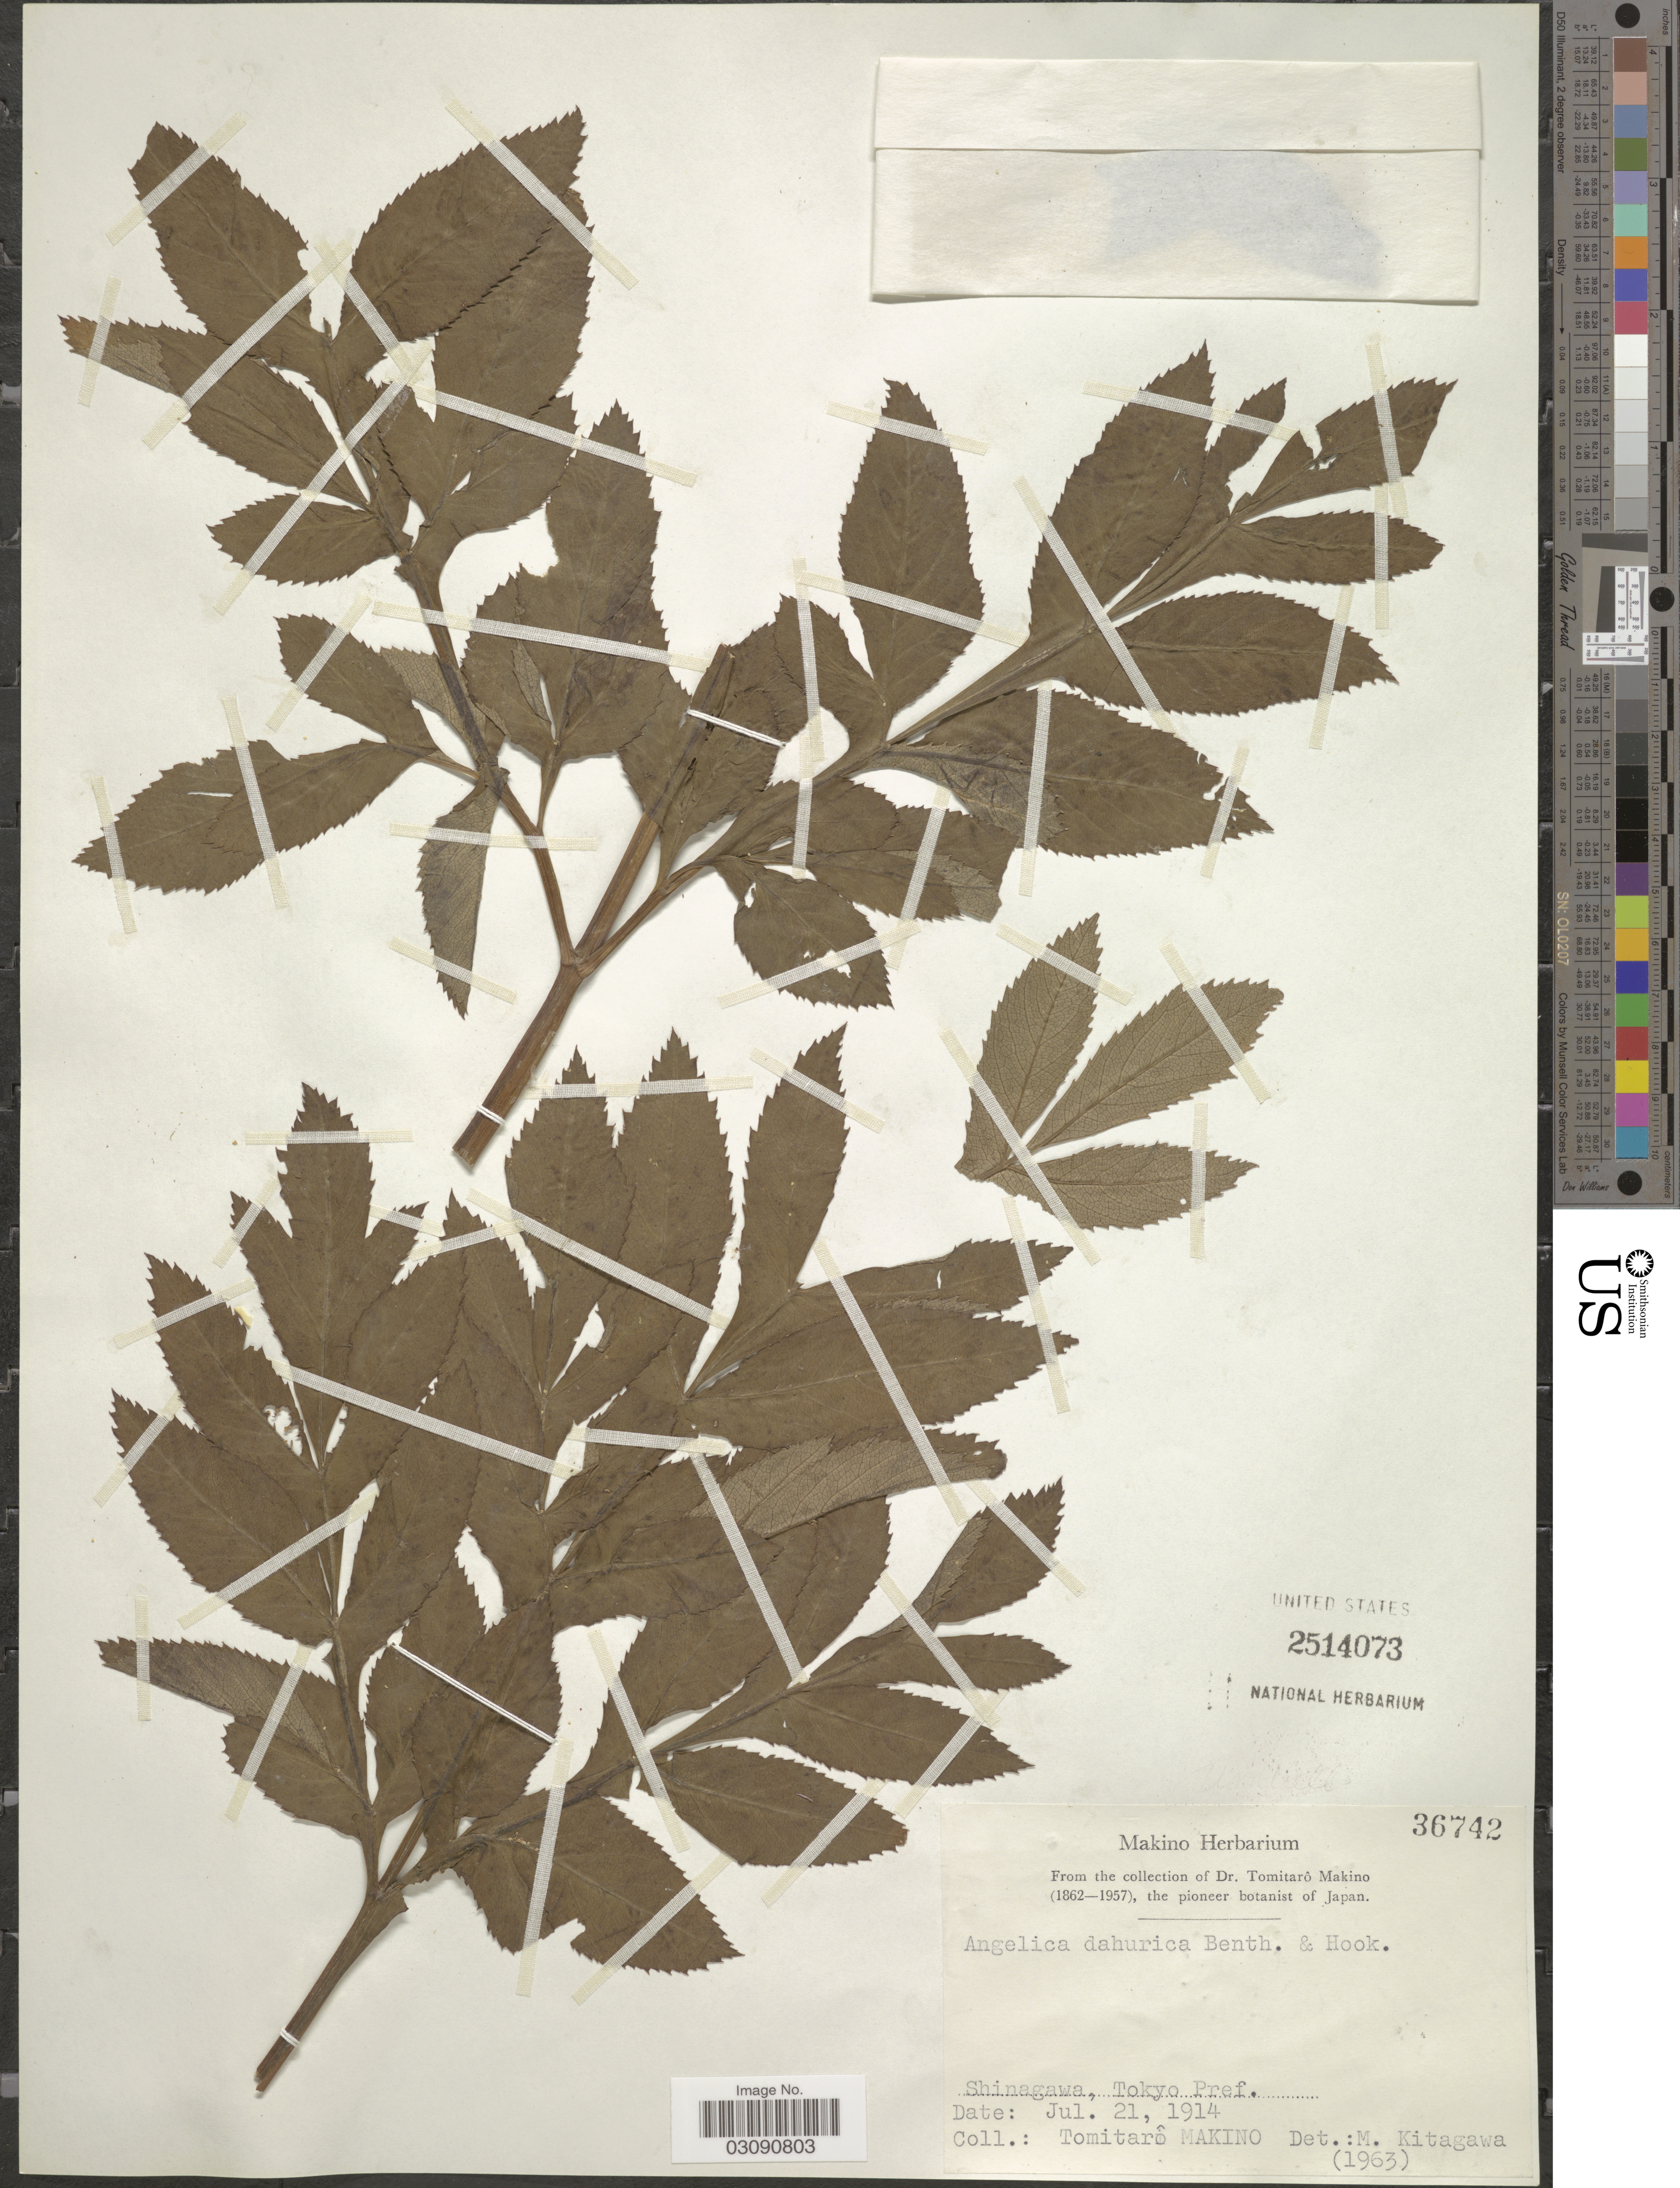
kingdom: Plantae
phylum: Tracheophyta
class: Magnoliopsida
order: Apiales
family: Apiaceae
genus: Angelica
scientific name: Angelica dahurica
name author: (Hoffm.) Benth. & Hook. f. ex Franch. & Sav.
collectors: T. Makino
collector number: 36742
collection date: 1914-07-21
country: Japan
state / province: Tokyo, Federal City of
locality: Shinagawa, Tokyo Pref.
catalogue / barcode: US 2514073